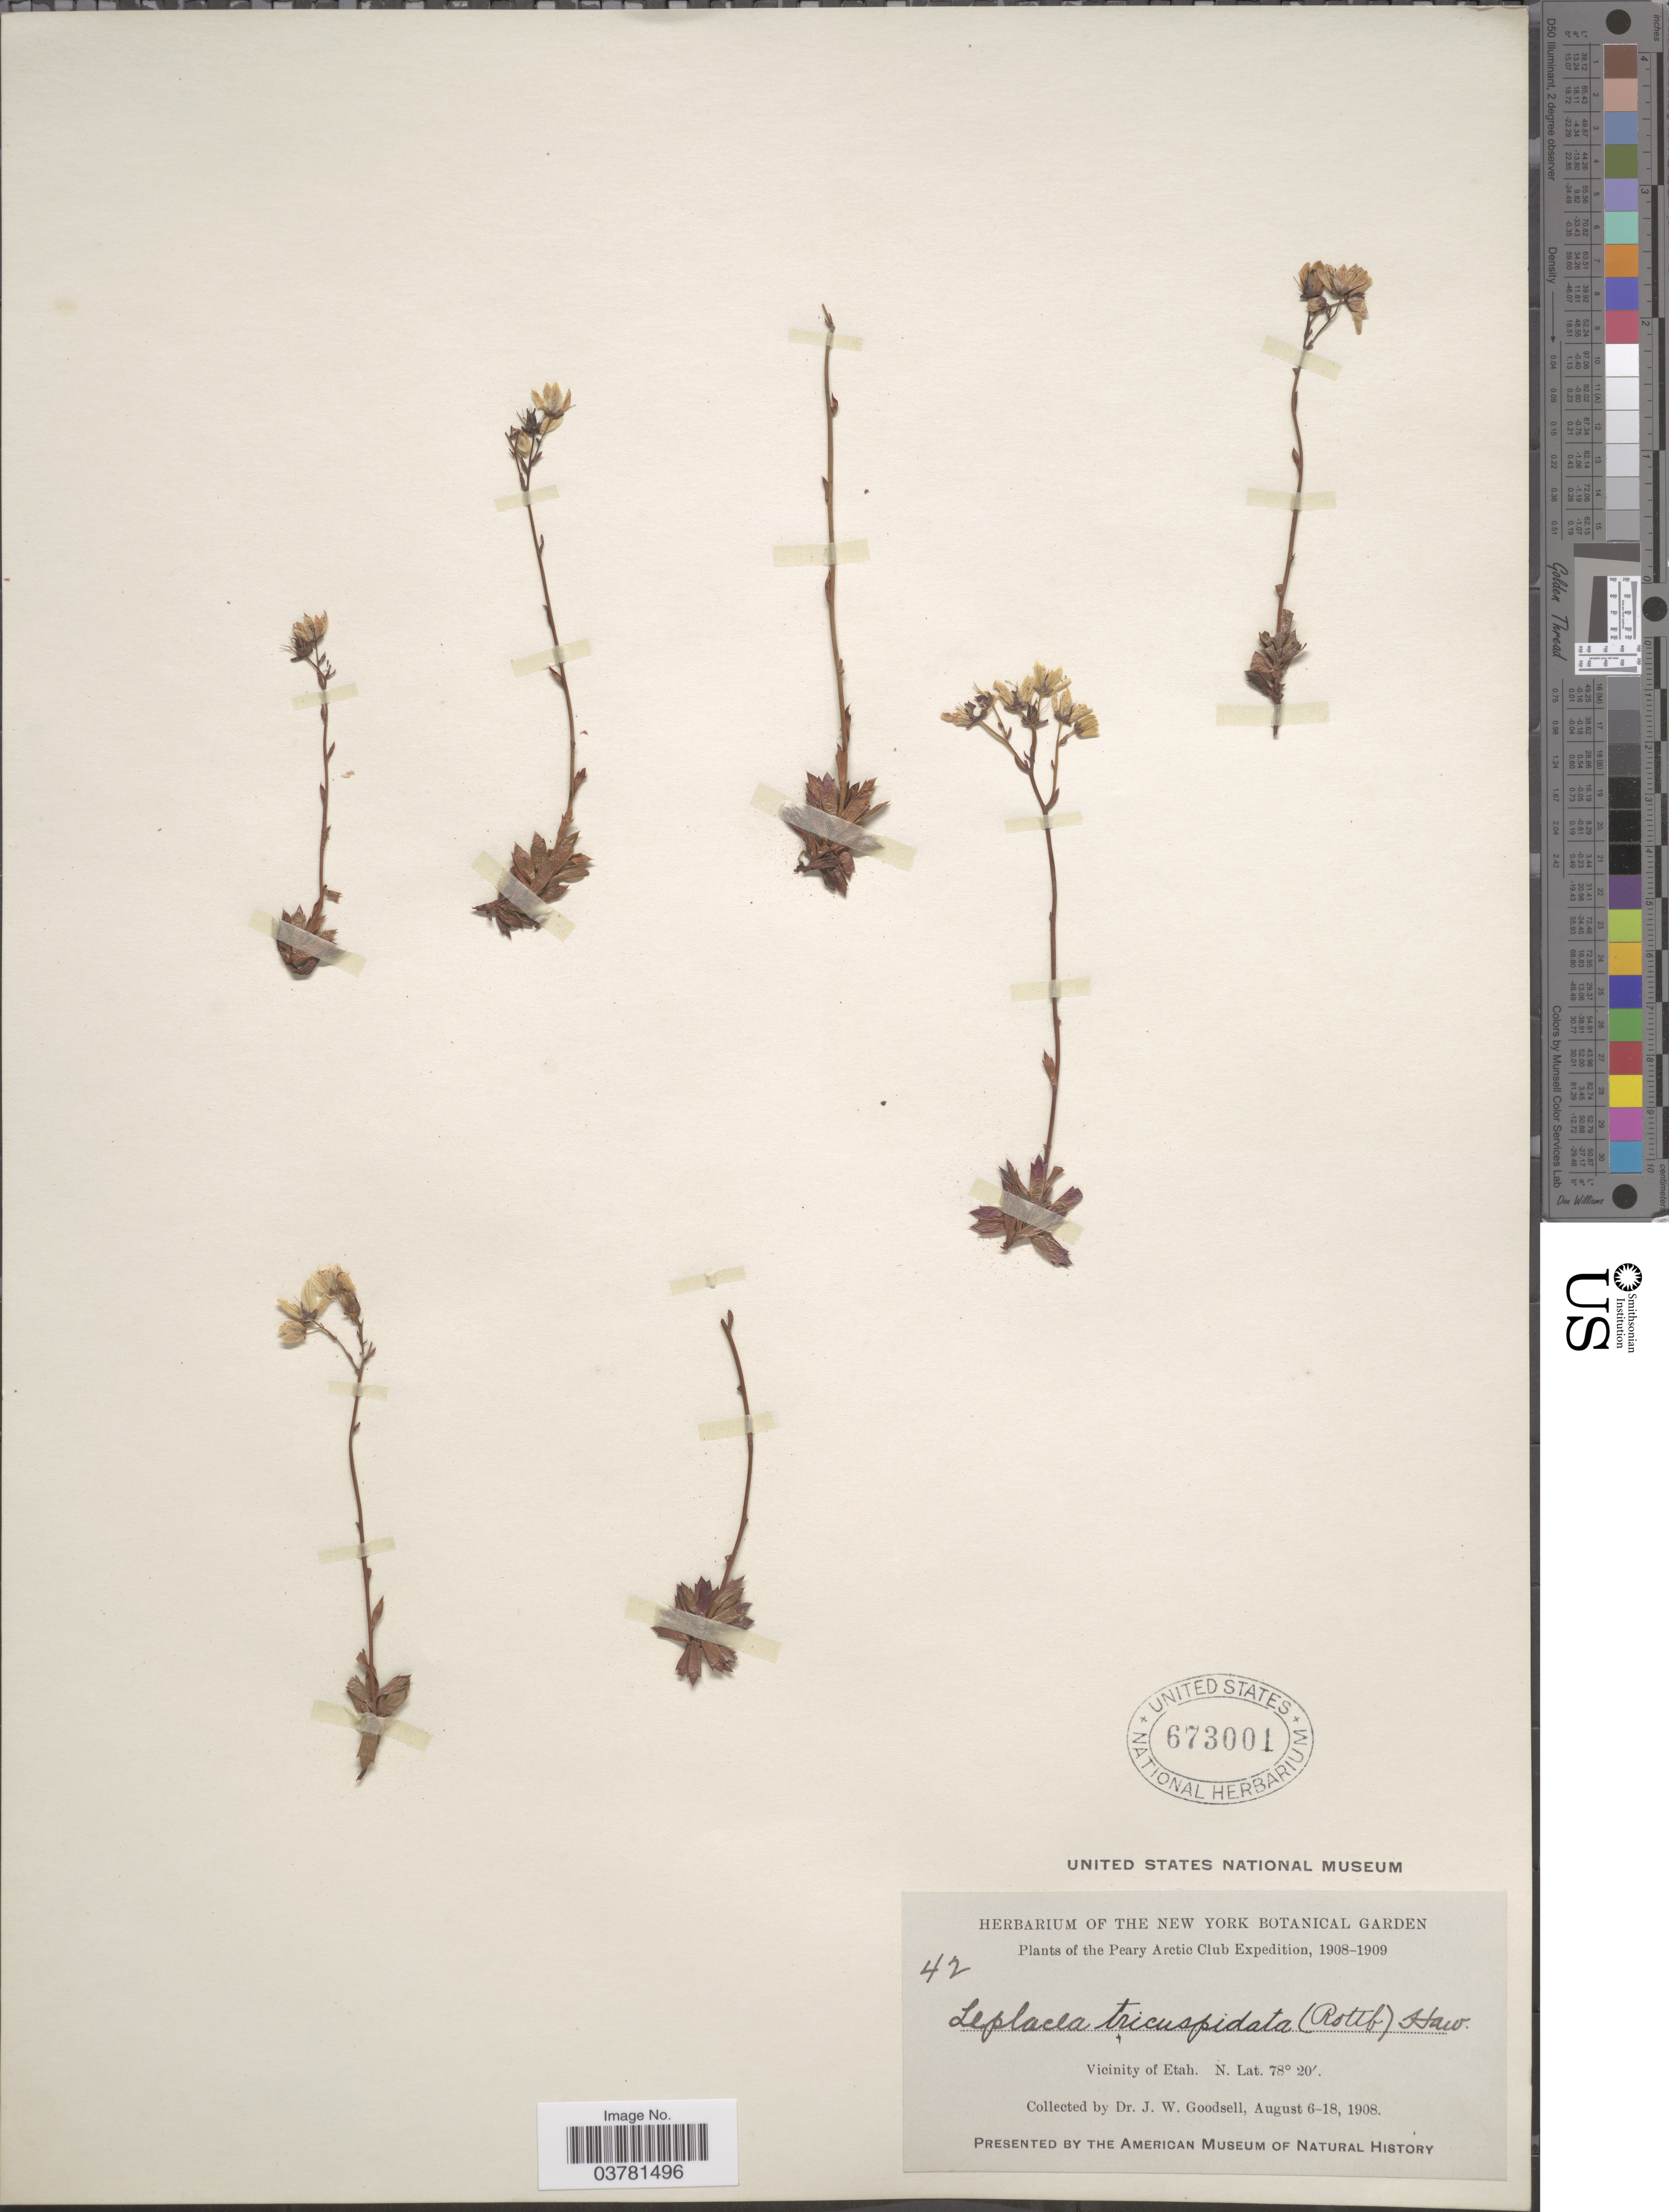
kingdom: Plantae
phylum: Tracheophyta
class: Magnoliopsida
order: Saxifragales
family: Saxifragaceae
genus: Saxifraga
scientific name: Saxifraga tricuspidata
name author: Rottb.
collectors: J. Goodsell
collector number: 42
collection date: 1908-08-06/1908-08-18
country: Greenland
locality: The Peary Arctic Club Expedition, 1908-1909. Vicinity of Etah.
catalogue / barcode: US 673001